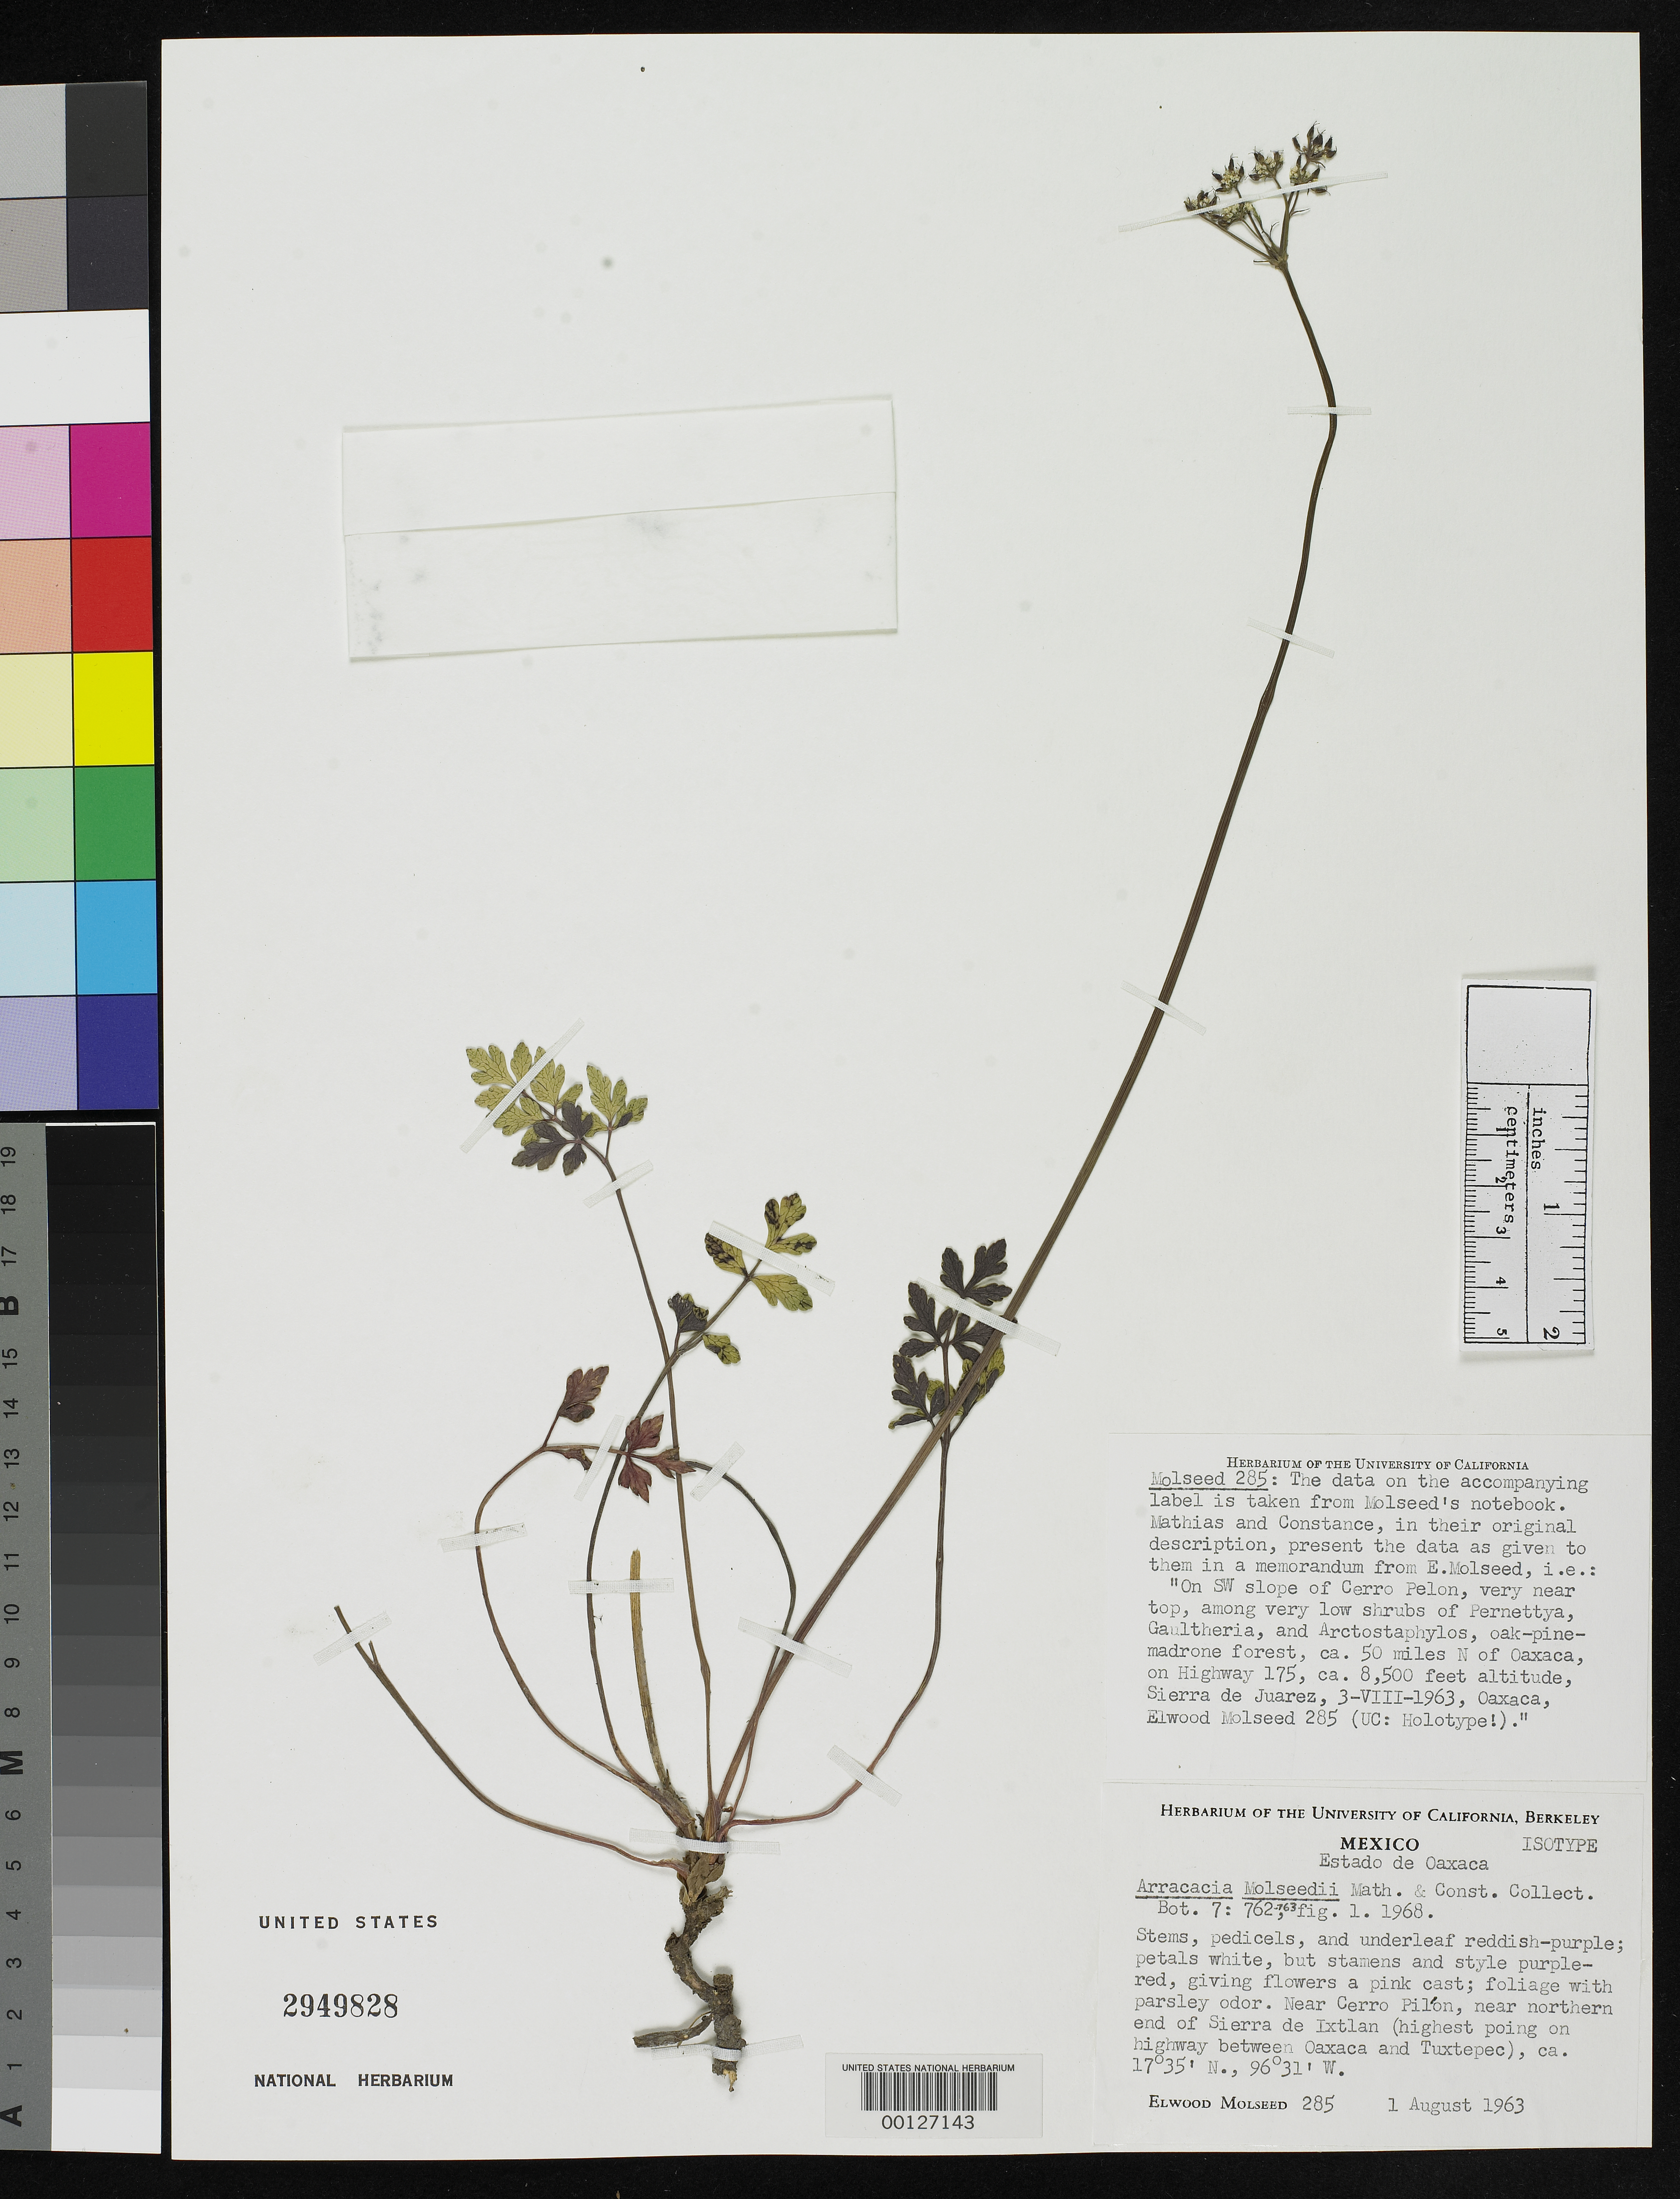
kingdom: Plantae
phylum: Tracheophyta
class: Magnoliopsida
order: Apiales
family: Apiaceae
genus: Arracacia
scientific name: Arracacia molseedii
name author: Mathias & Constance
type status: Isotype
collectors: E. W. Molseed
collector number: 285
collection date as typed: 03 Aug 1963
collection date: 1963-08-03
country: Mexico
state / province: Oaxaca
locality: SW slope Cerropelon, N of Oaxaca, Sierra de Juarez; alt 8500 ft.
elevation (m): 2591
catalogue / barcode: US 2949828